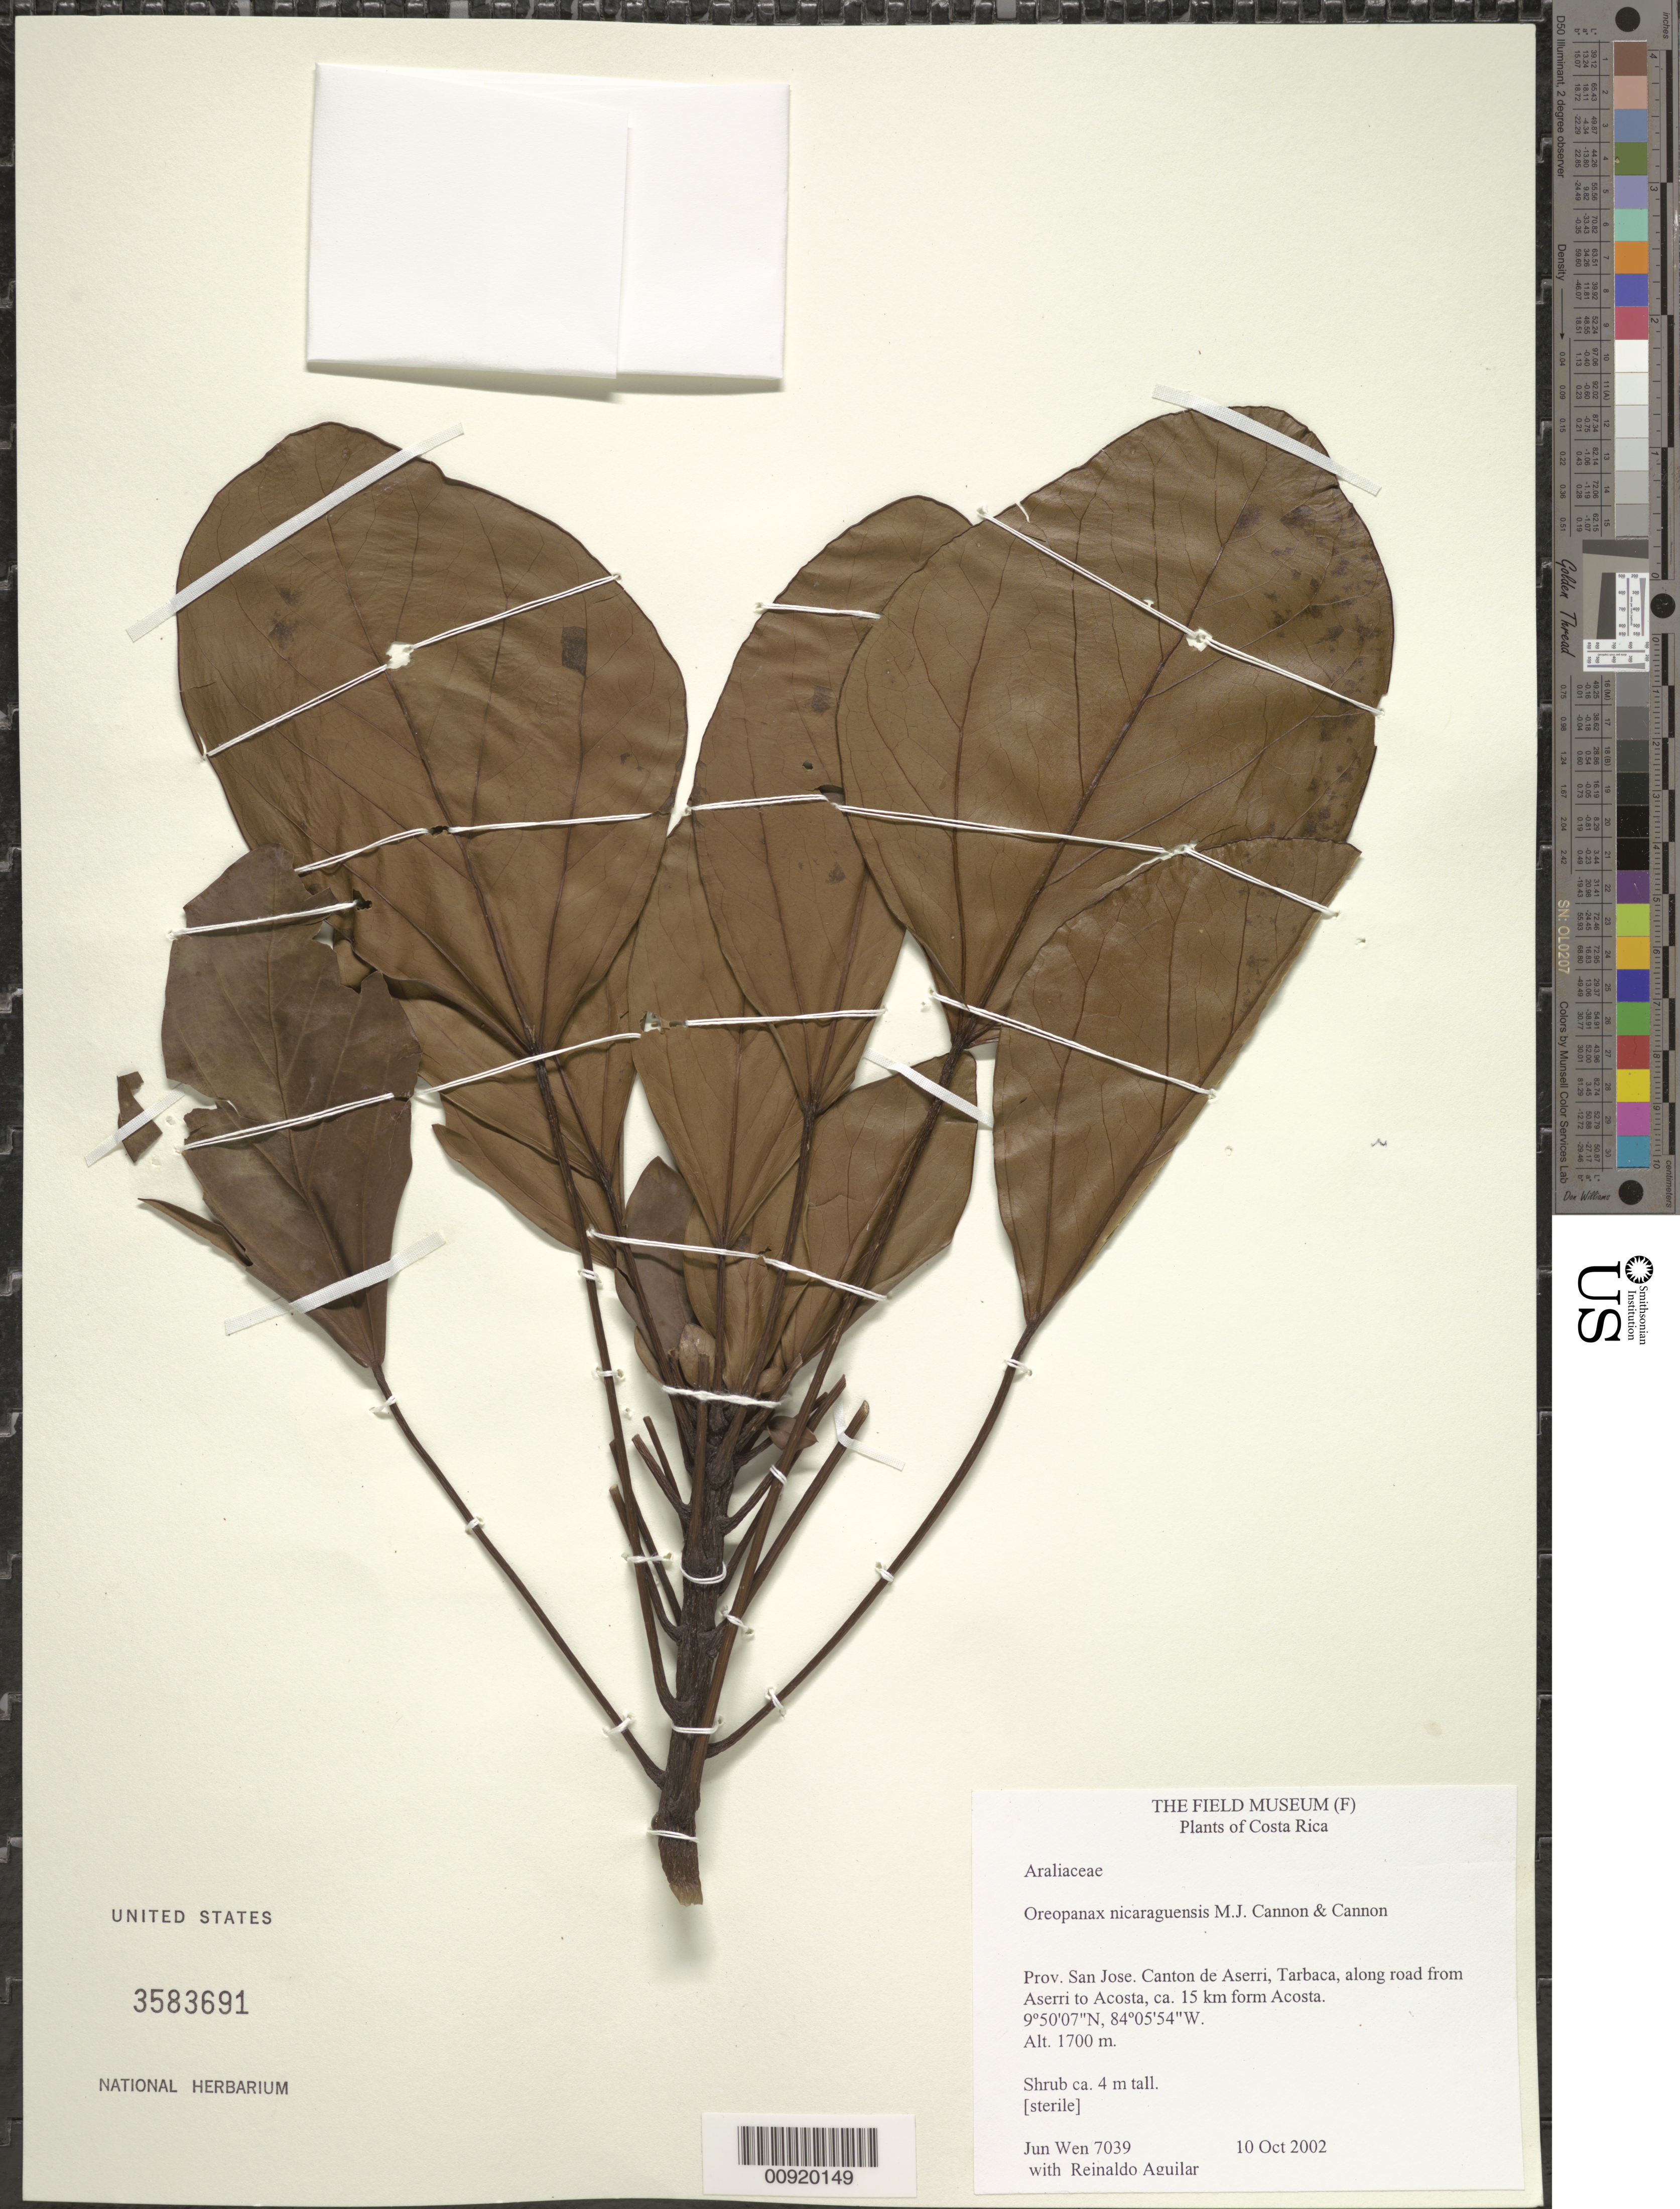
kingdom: Plantae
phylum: Tracheophyta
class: Magnoliopsida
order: Apiales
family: Araliaceae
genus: Oreopanax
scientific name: Oreopanax nicaraguensis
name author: M.J. Cannon & J. Cannon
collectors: J. Wen & R. Aguilar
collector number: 7039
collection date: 2002-10-10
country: Costa Rica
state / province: San Jose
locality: Canton de Aserri, Tarbaca, along road from Aserri to Acosta, ca. 15 km from Acosta.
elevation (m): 1700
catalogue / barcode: US 3583691